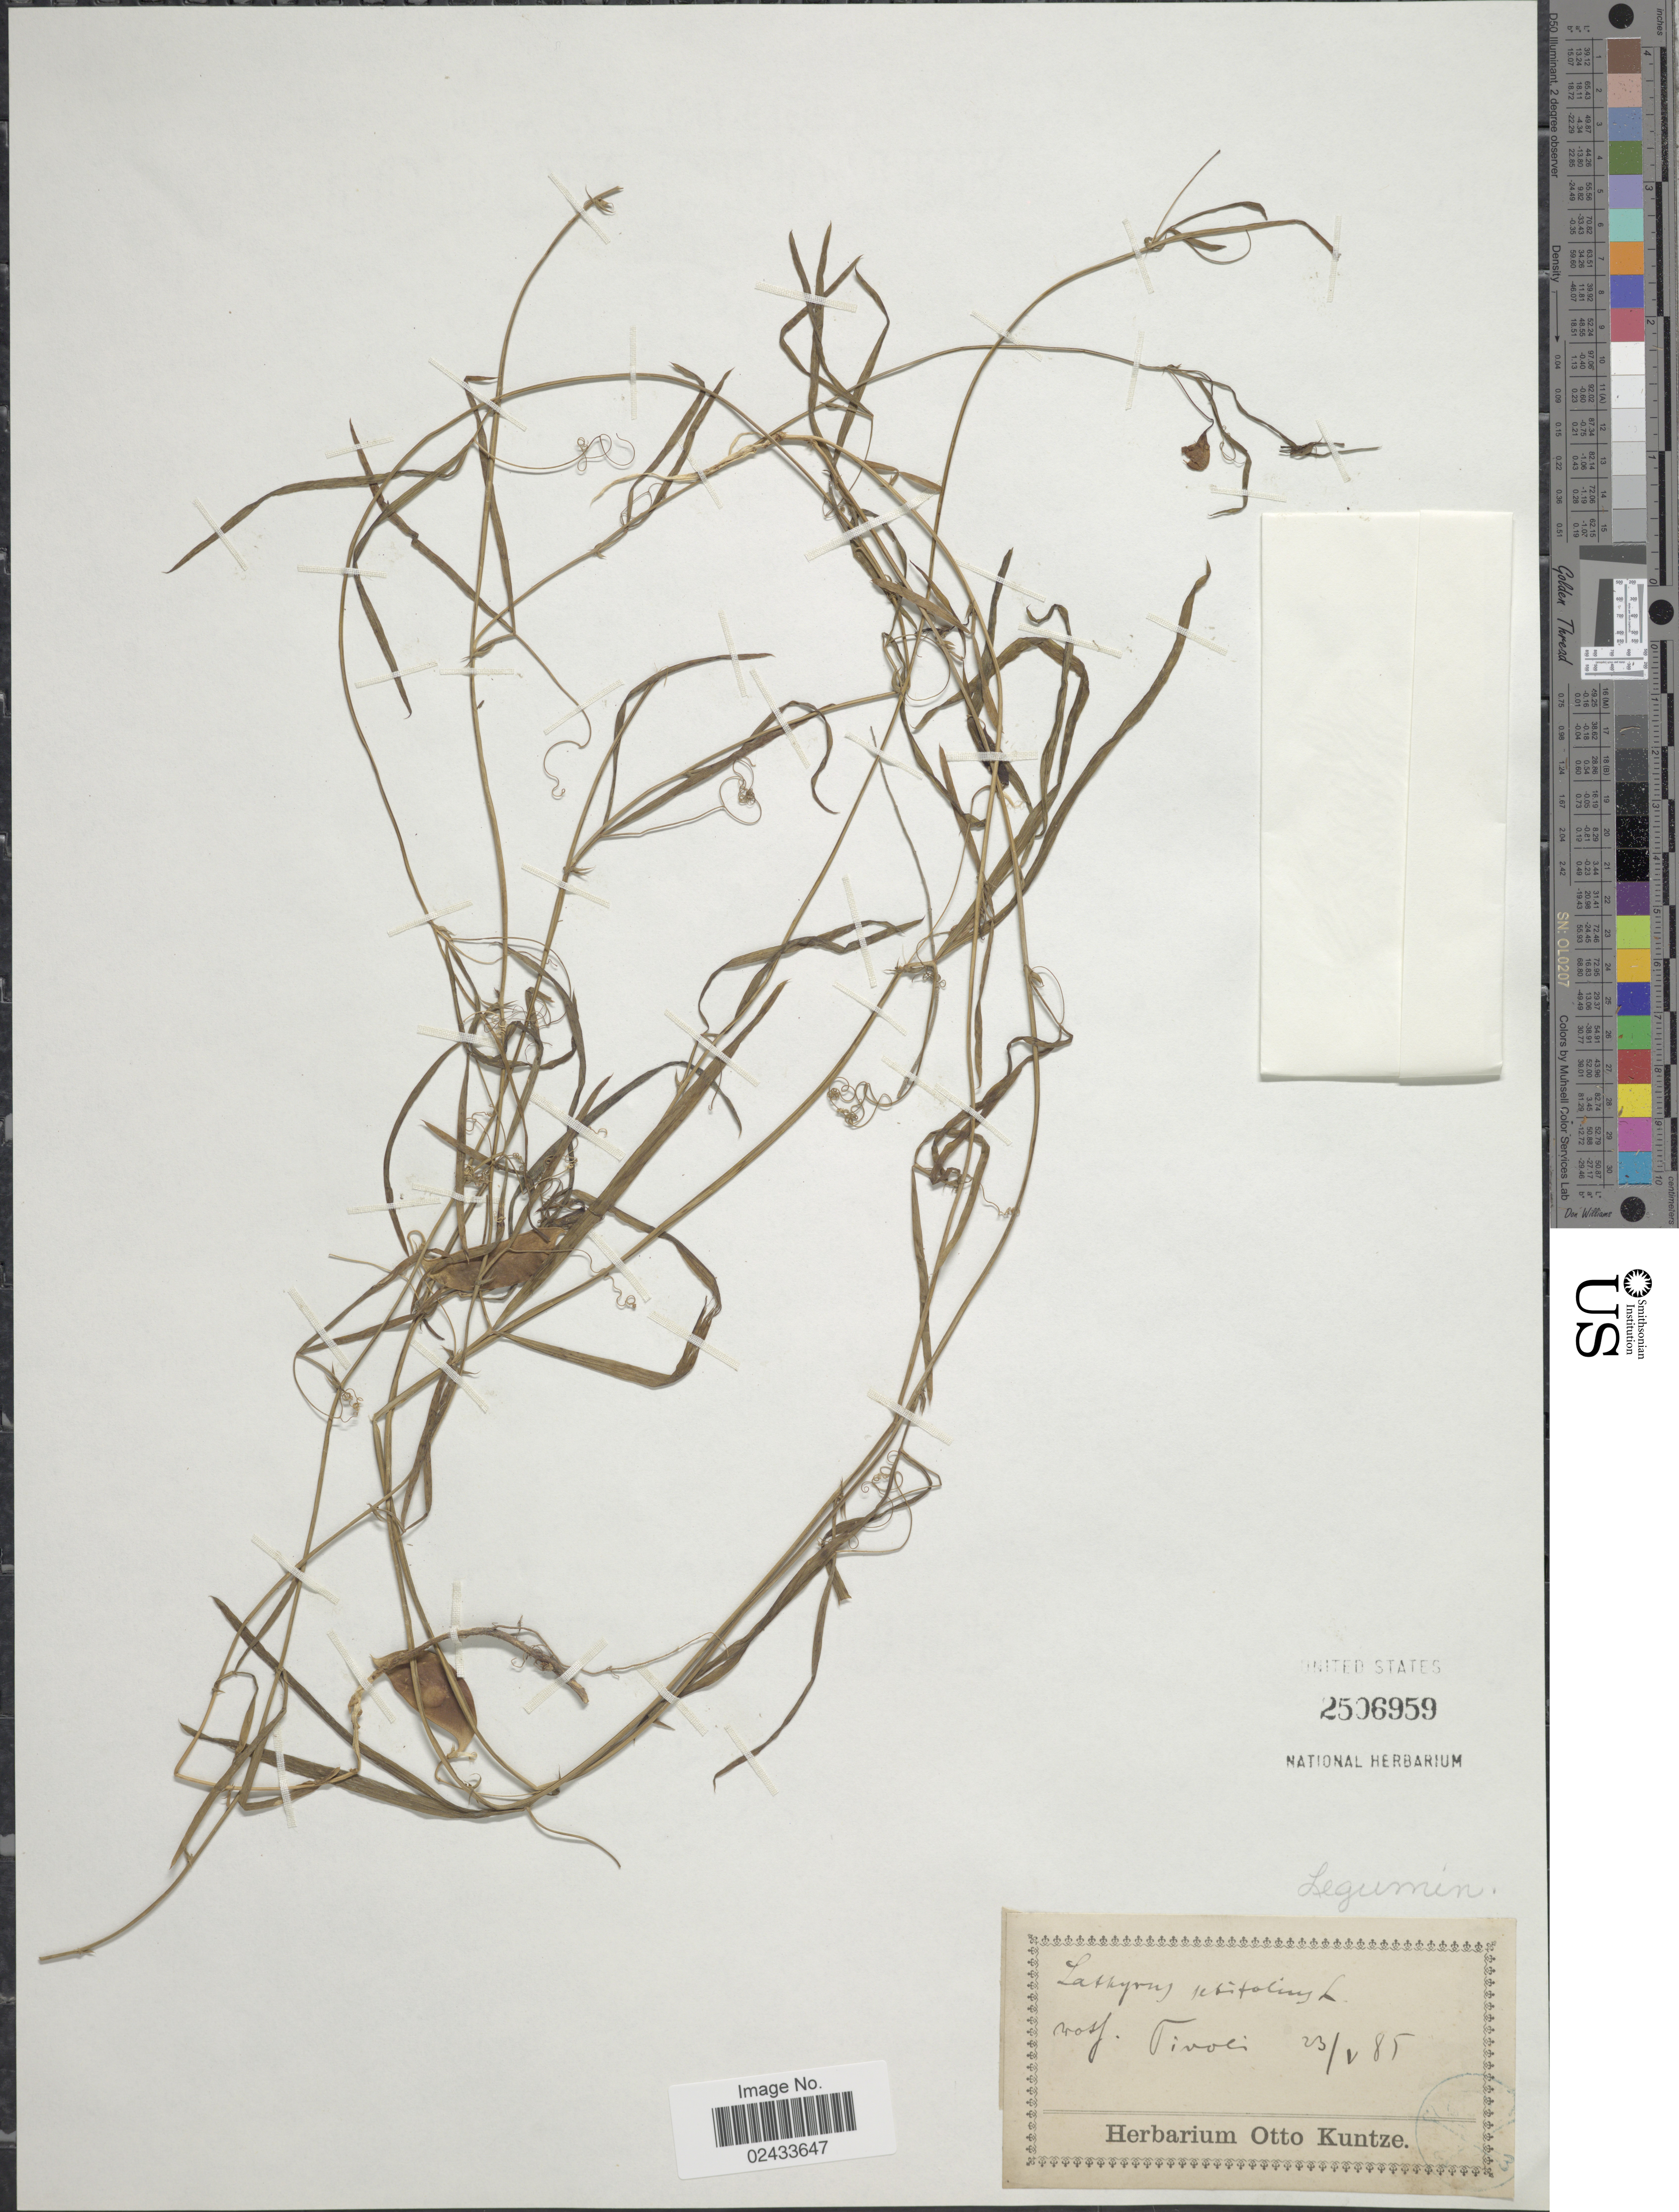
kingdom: Plantae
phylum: Tracheophyta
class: Magnoliopsida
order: Fabales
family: Fabaceae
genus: Lathyrus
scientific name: Lathyrus setifolius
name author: L.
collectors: ex herb. Otto Kuntze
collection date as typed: Transcribed d/m/y: 23/5/85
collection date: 1885-05-23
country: Italy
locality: Tivoli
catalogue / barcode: US 2506959